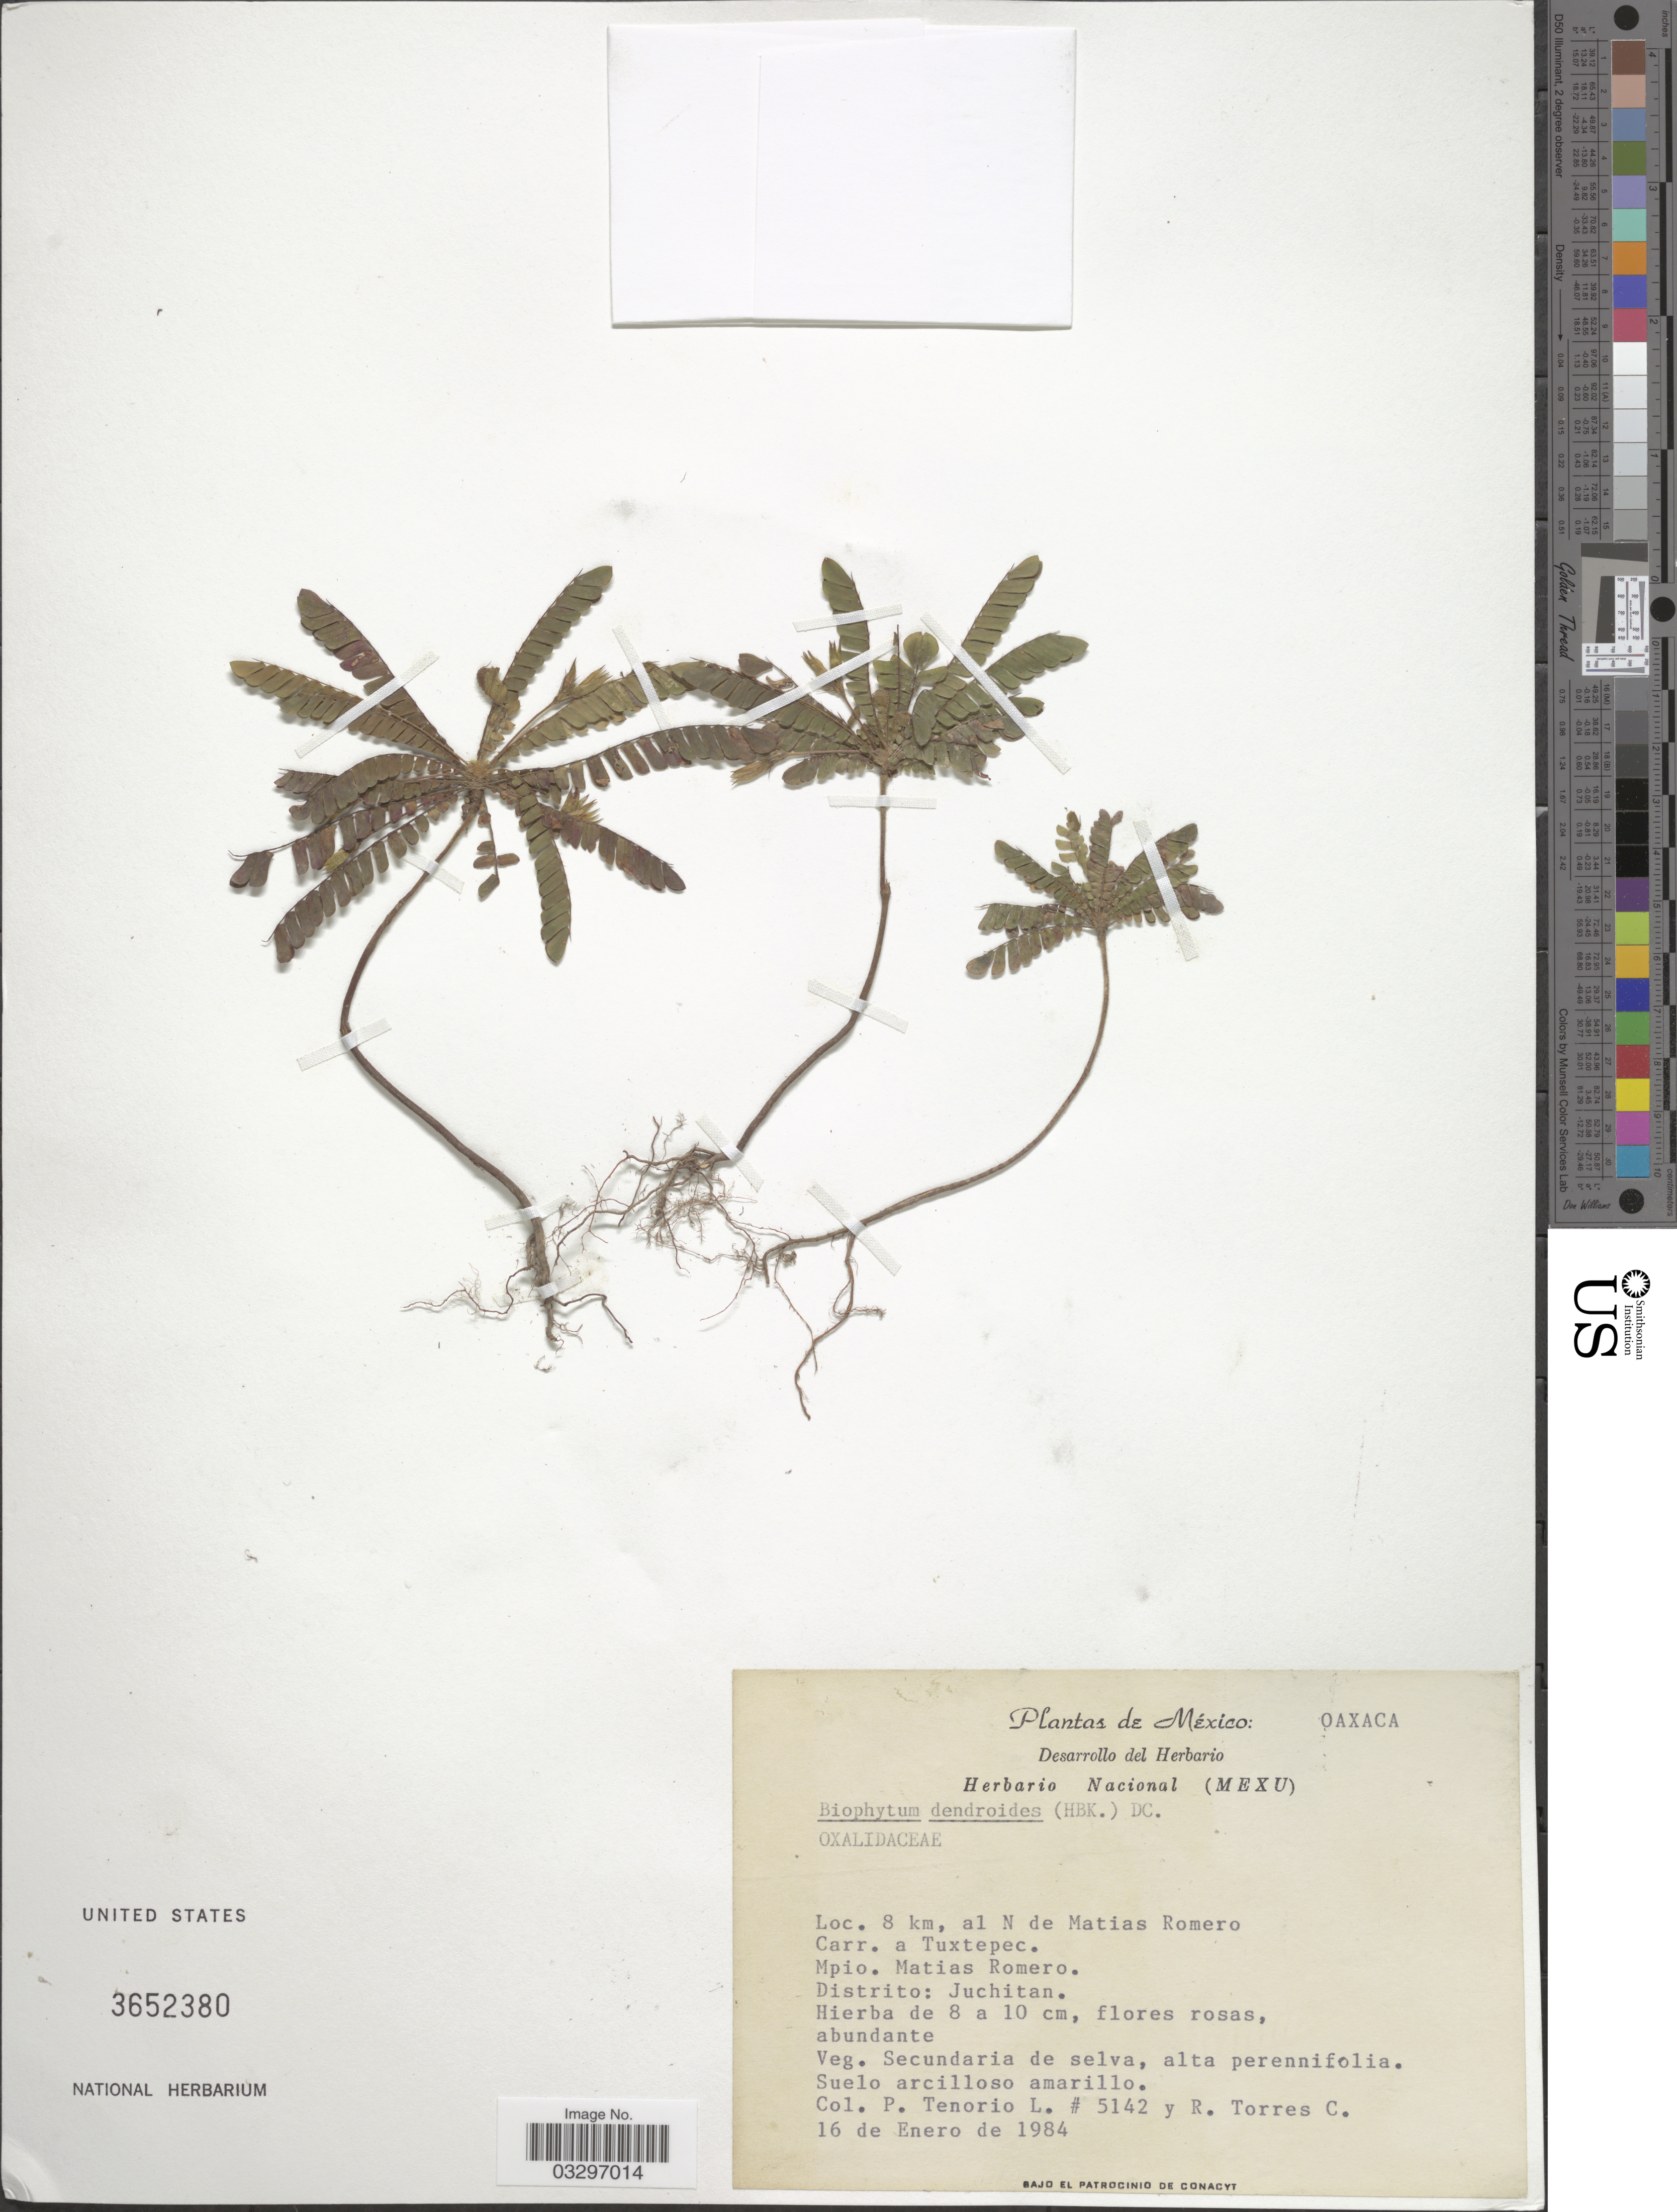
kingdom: Plantae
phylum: Tracheophyta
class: Magnoliopsida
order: Oxalidales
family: Oxalidaceae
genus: Biophytum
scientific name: Biophytum dendroides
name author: (Kunth) DC.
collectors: P. Tenorio L. & R. Torres C.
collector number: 5142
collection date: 1984-01-16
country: Mexico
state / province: Oaxaca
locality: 8 km, al N de Matias Romero, Carr. a Tuxtepec. Mpio. Matias Romero, Distrito: Juchitan.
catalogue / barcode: US 3652380